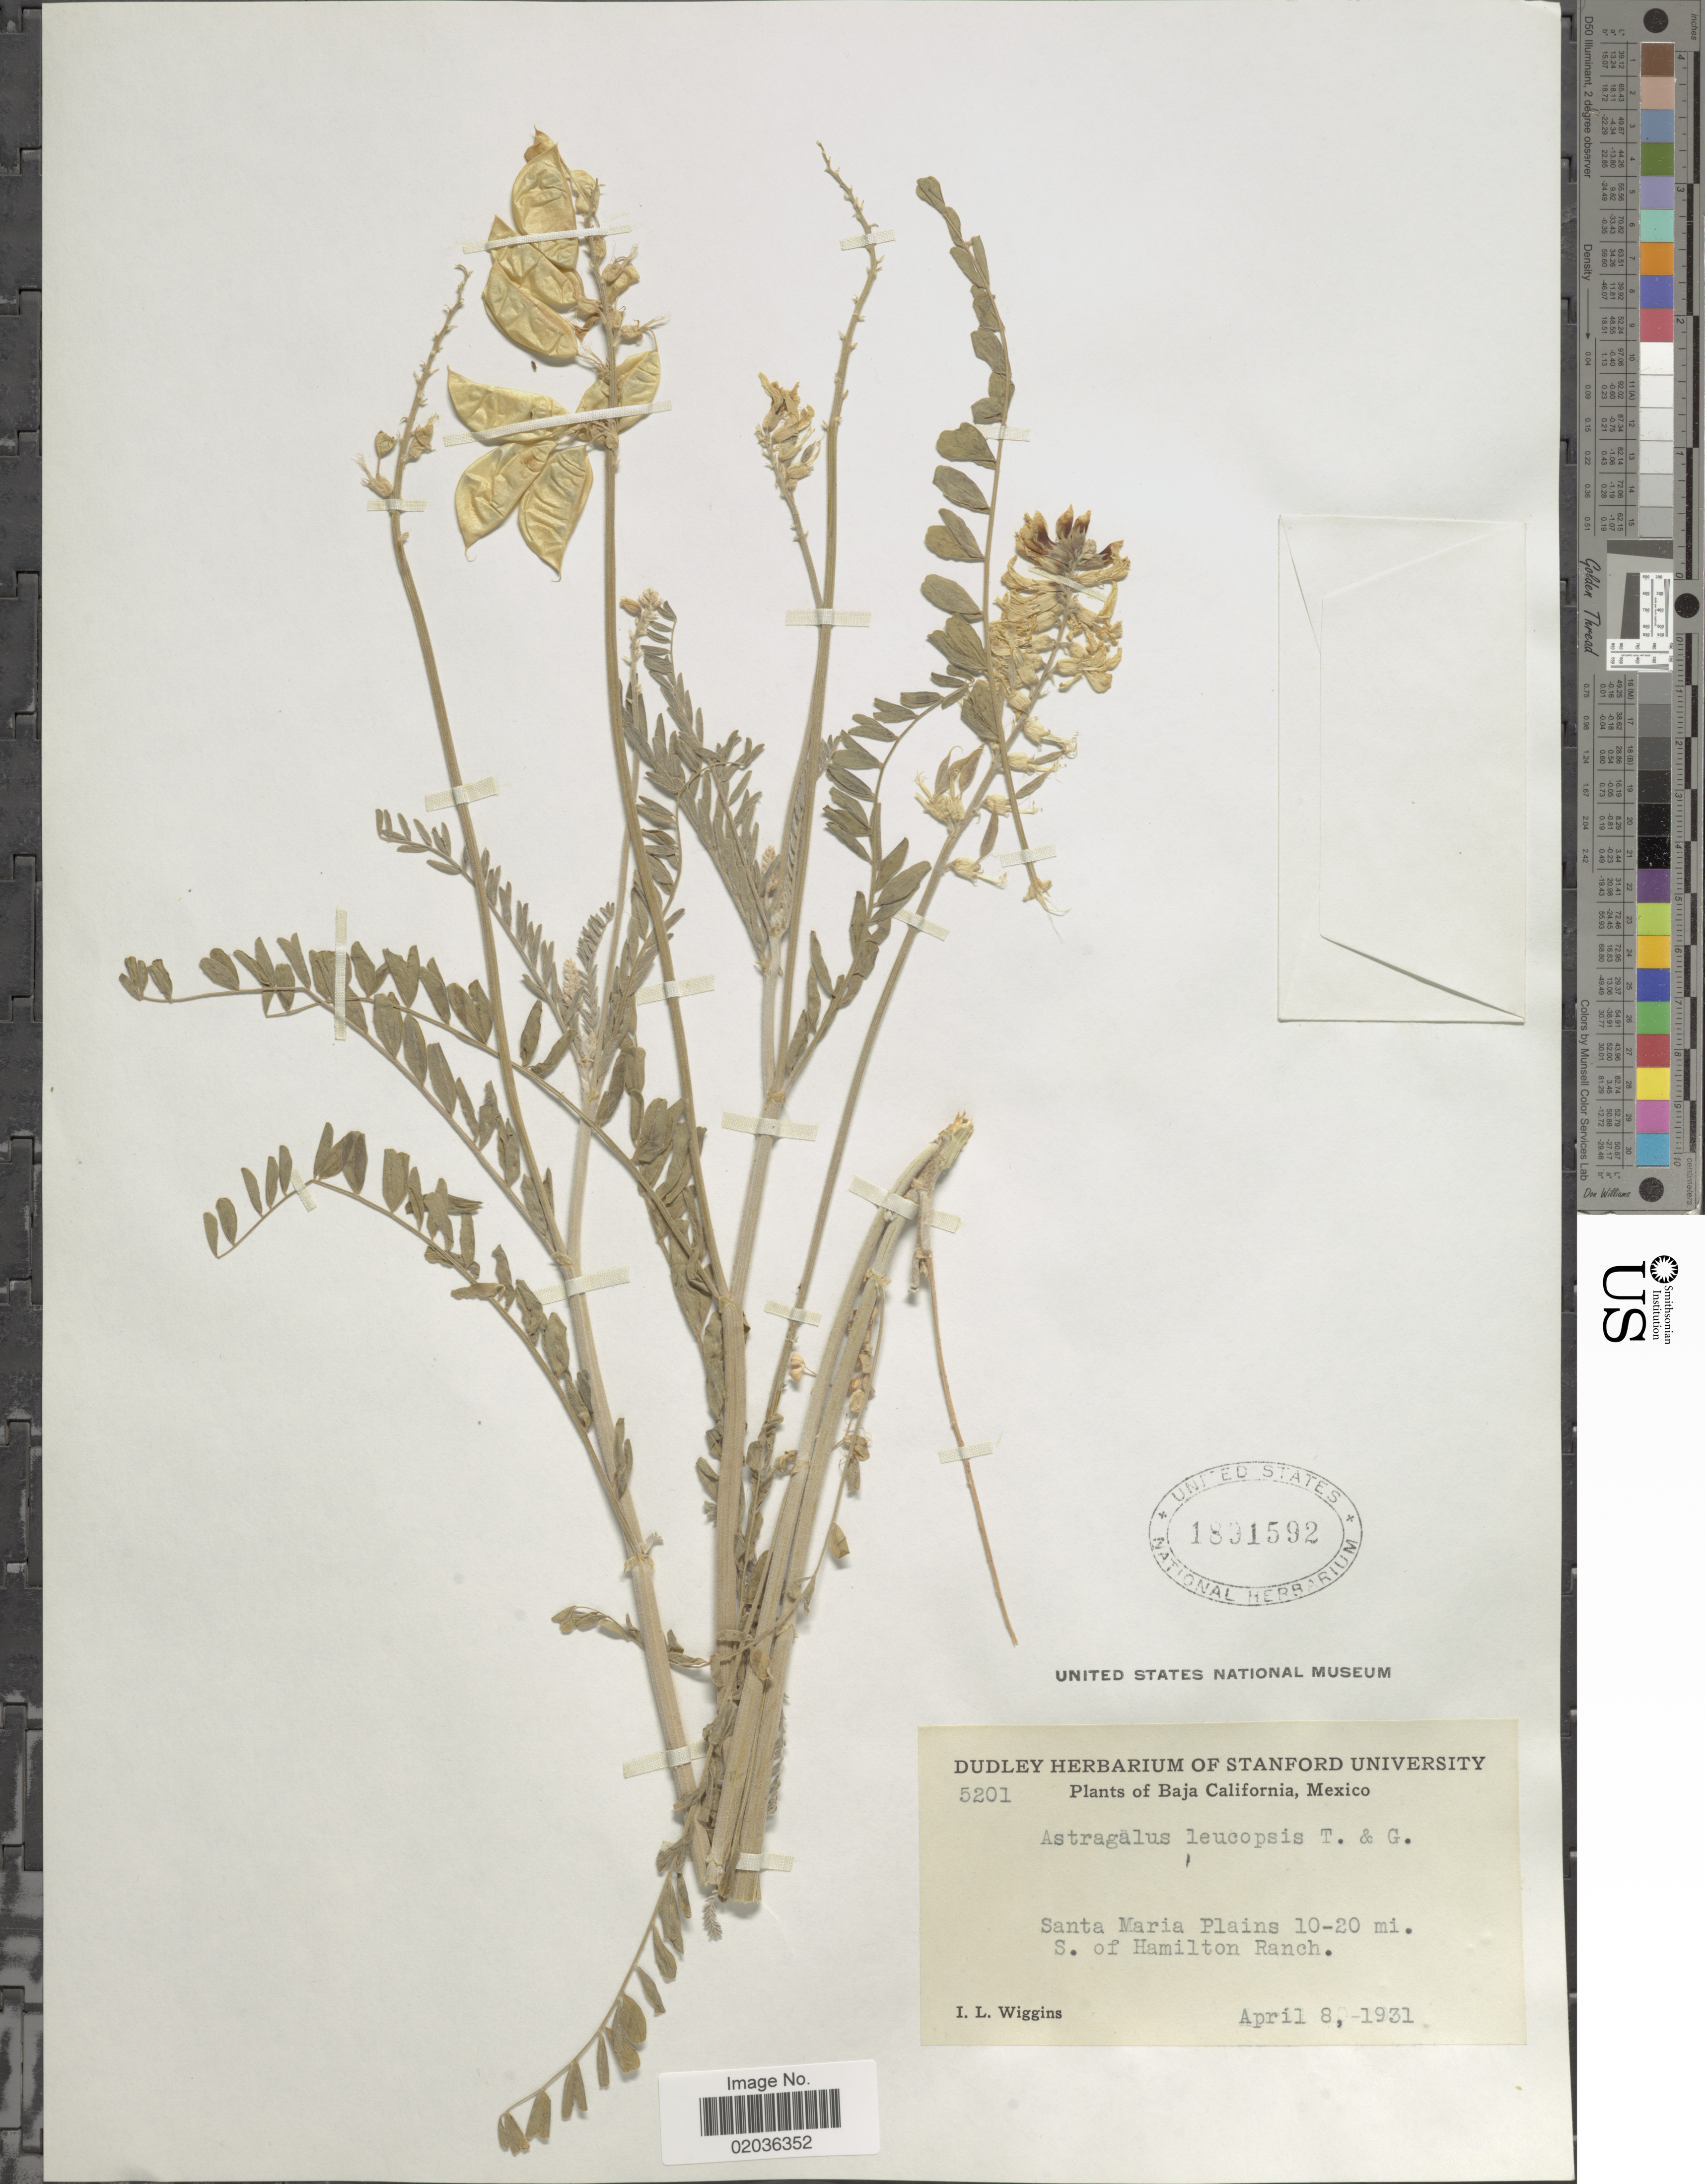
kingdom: Plantae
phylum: Tracheophyta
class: Magnoliopsida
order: Fabales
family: Fabaceae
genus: Astragalus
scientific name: Astragalus trichopodus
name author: (Nutt.) A. Gray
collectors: I. L. Wiggins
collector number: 5201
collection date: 1931-04-08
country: Mexico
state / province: Baja California Norte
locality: Santa Maria Plains 10- 20 mi. S. of Hamilton Ranch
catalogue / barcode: US 1891592